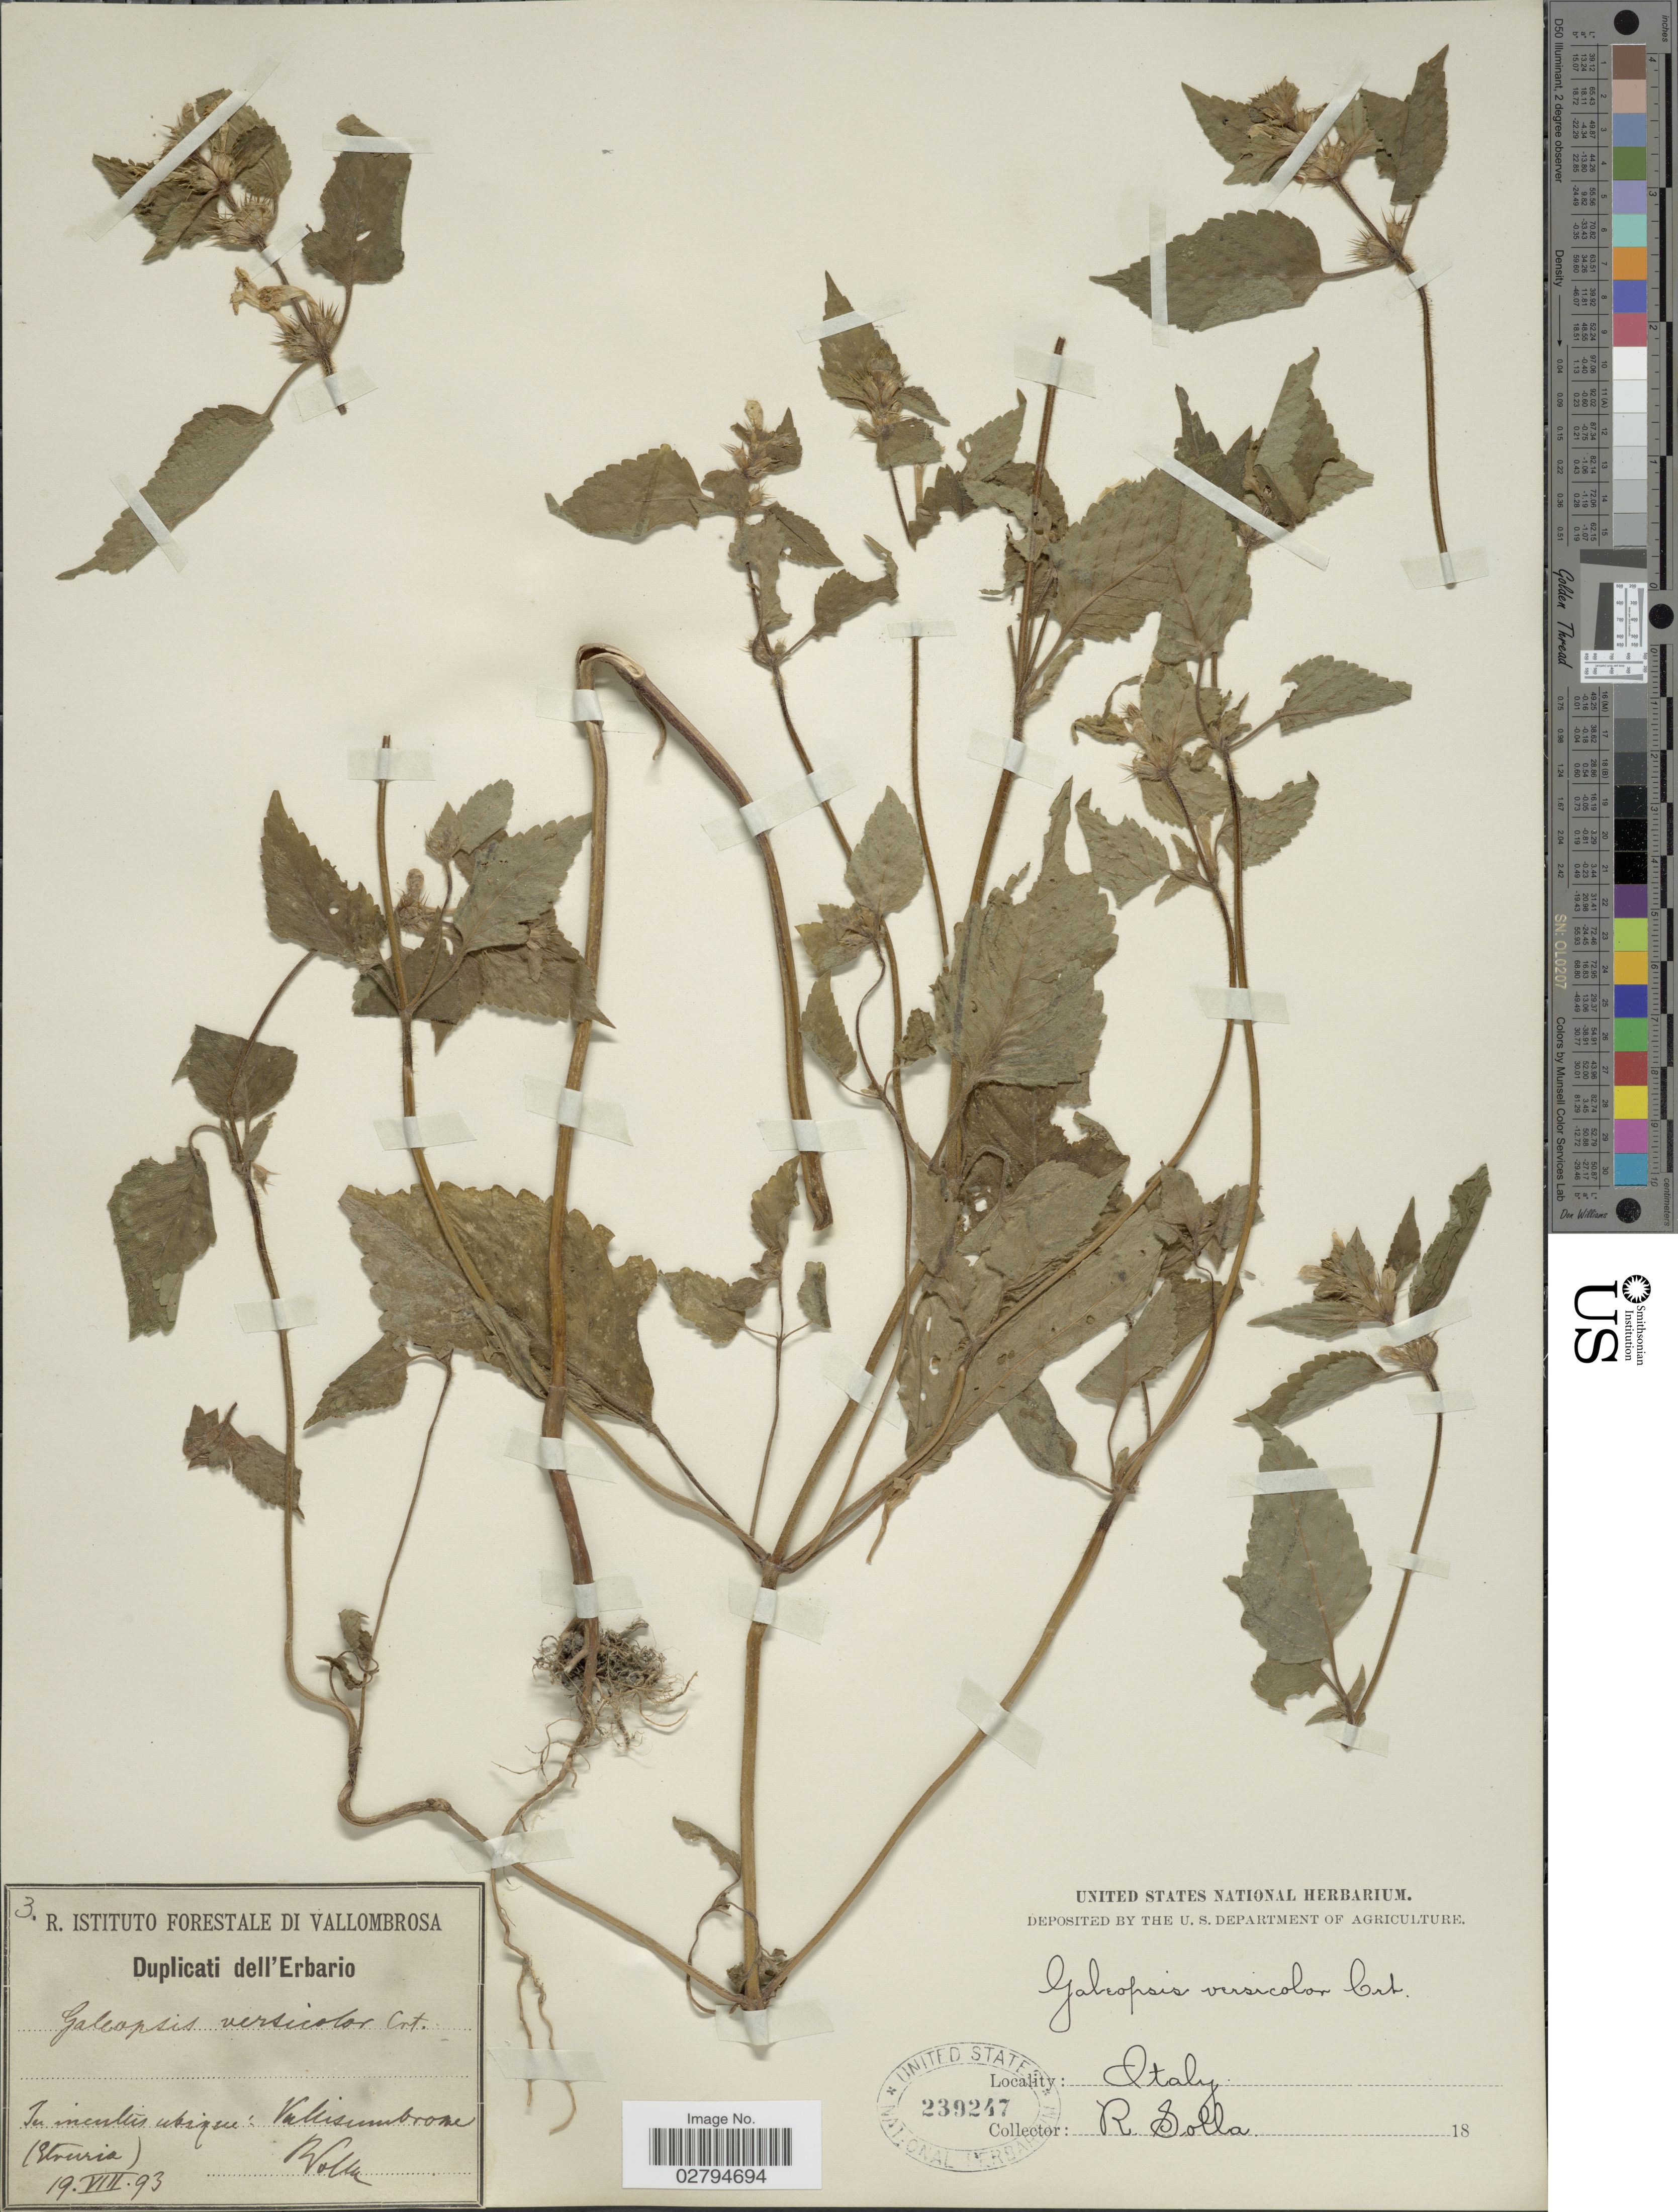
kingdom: Plantae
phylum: Tracheophyta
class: Magnoliopsida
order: Lamiales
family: Lamiaceae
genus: Galeopsis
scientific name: Galeopsis versicolor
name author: Curtis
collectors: R. Solla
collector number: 3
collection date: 1893-08-19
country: Italy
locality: In incultis ubique: Vallisumbrosa (Etruria).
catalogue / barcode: US 239247